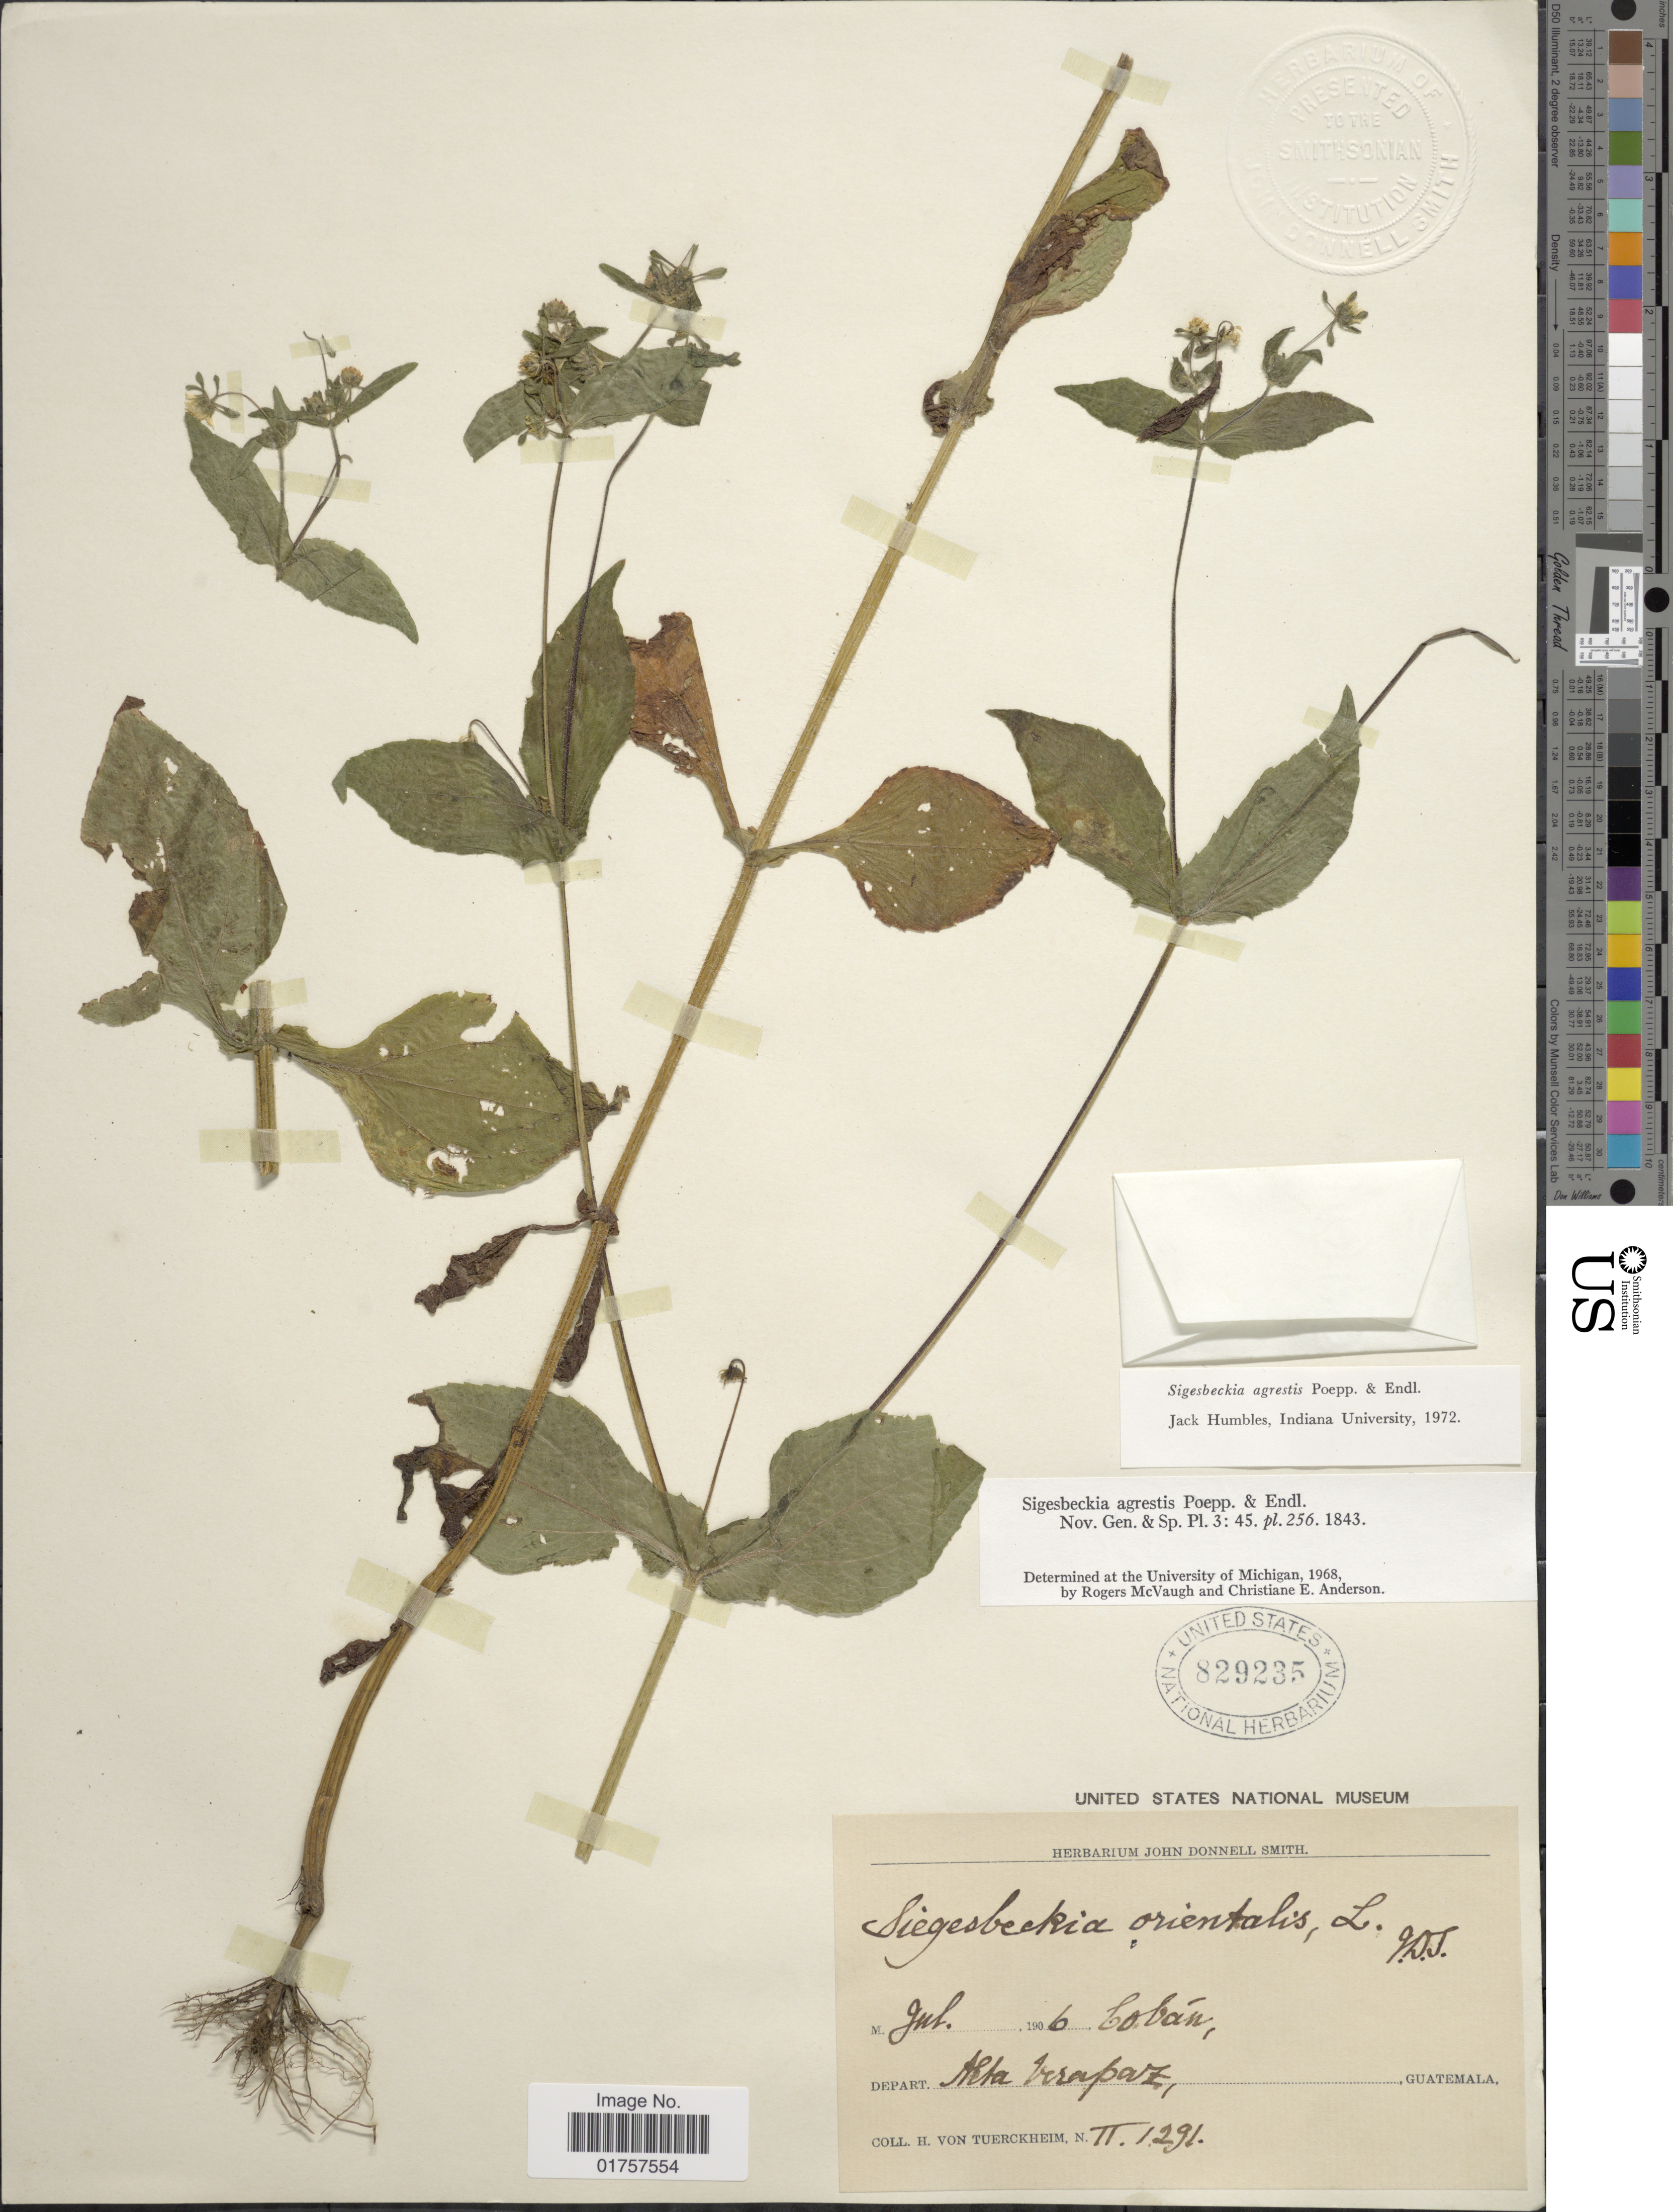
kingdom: Plantae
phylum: Tracheophyta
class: Magnoliopsida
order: Asterales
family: Asteraceae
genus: Sigesbeckia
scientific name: Sigesbeckia agrestis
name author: Poepp.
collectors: H. von Tuerckheim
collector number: II1291*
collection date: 1906-07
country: Guatemala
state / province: Alta Verapaz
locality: Cobán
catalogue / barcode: US 829235